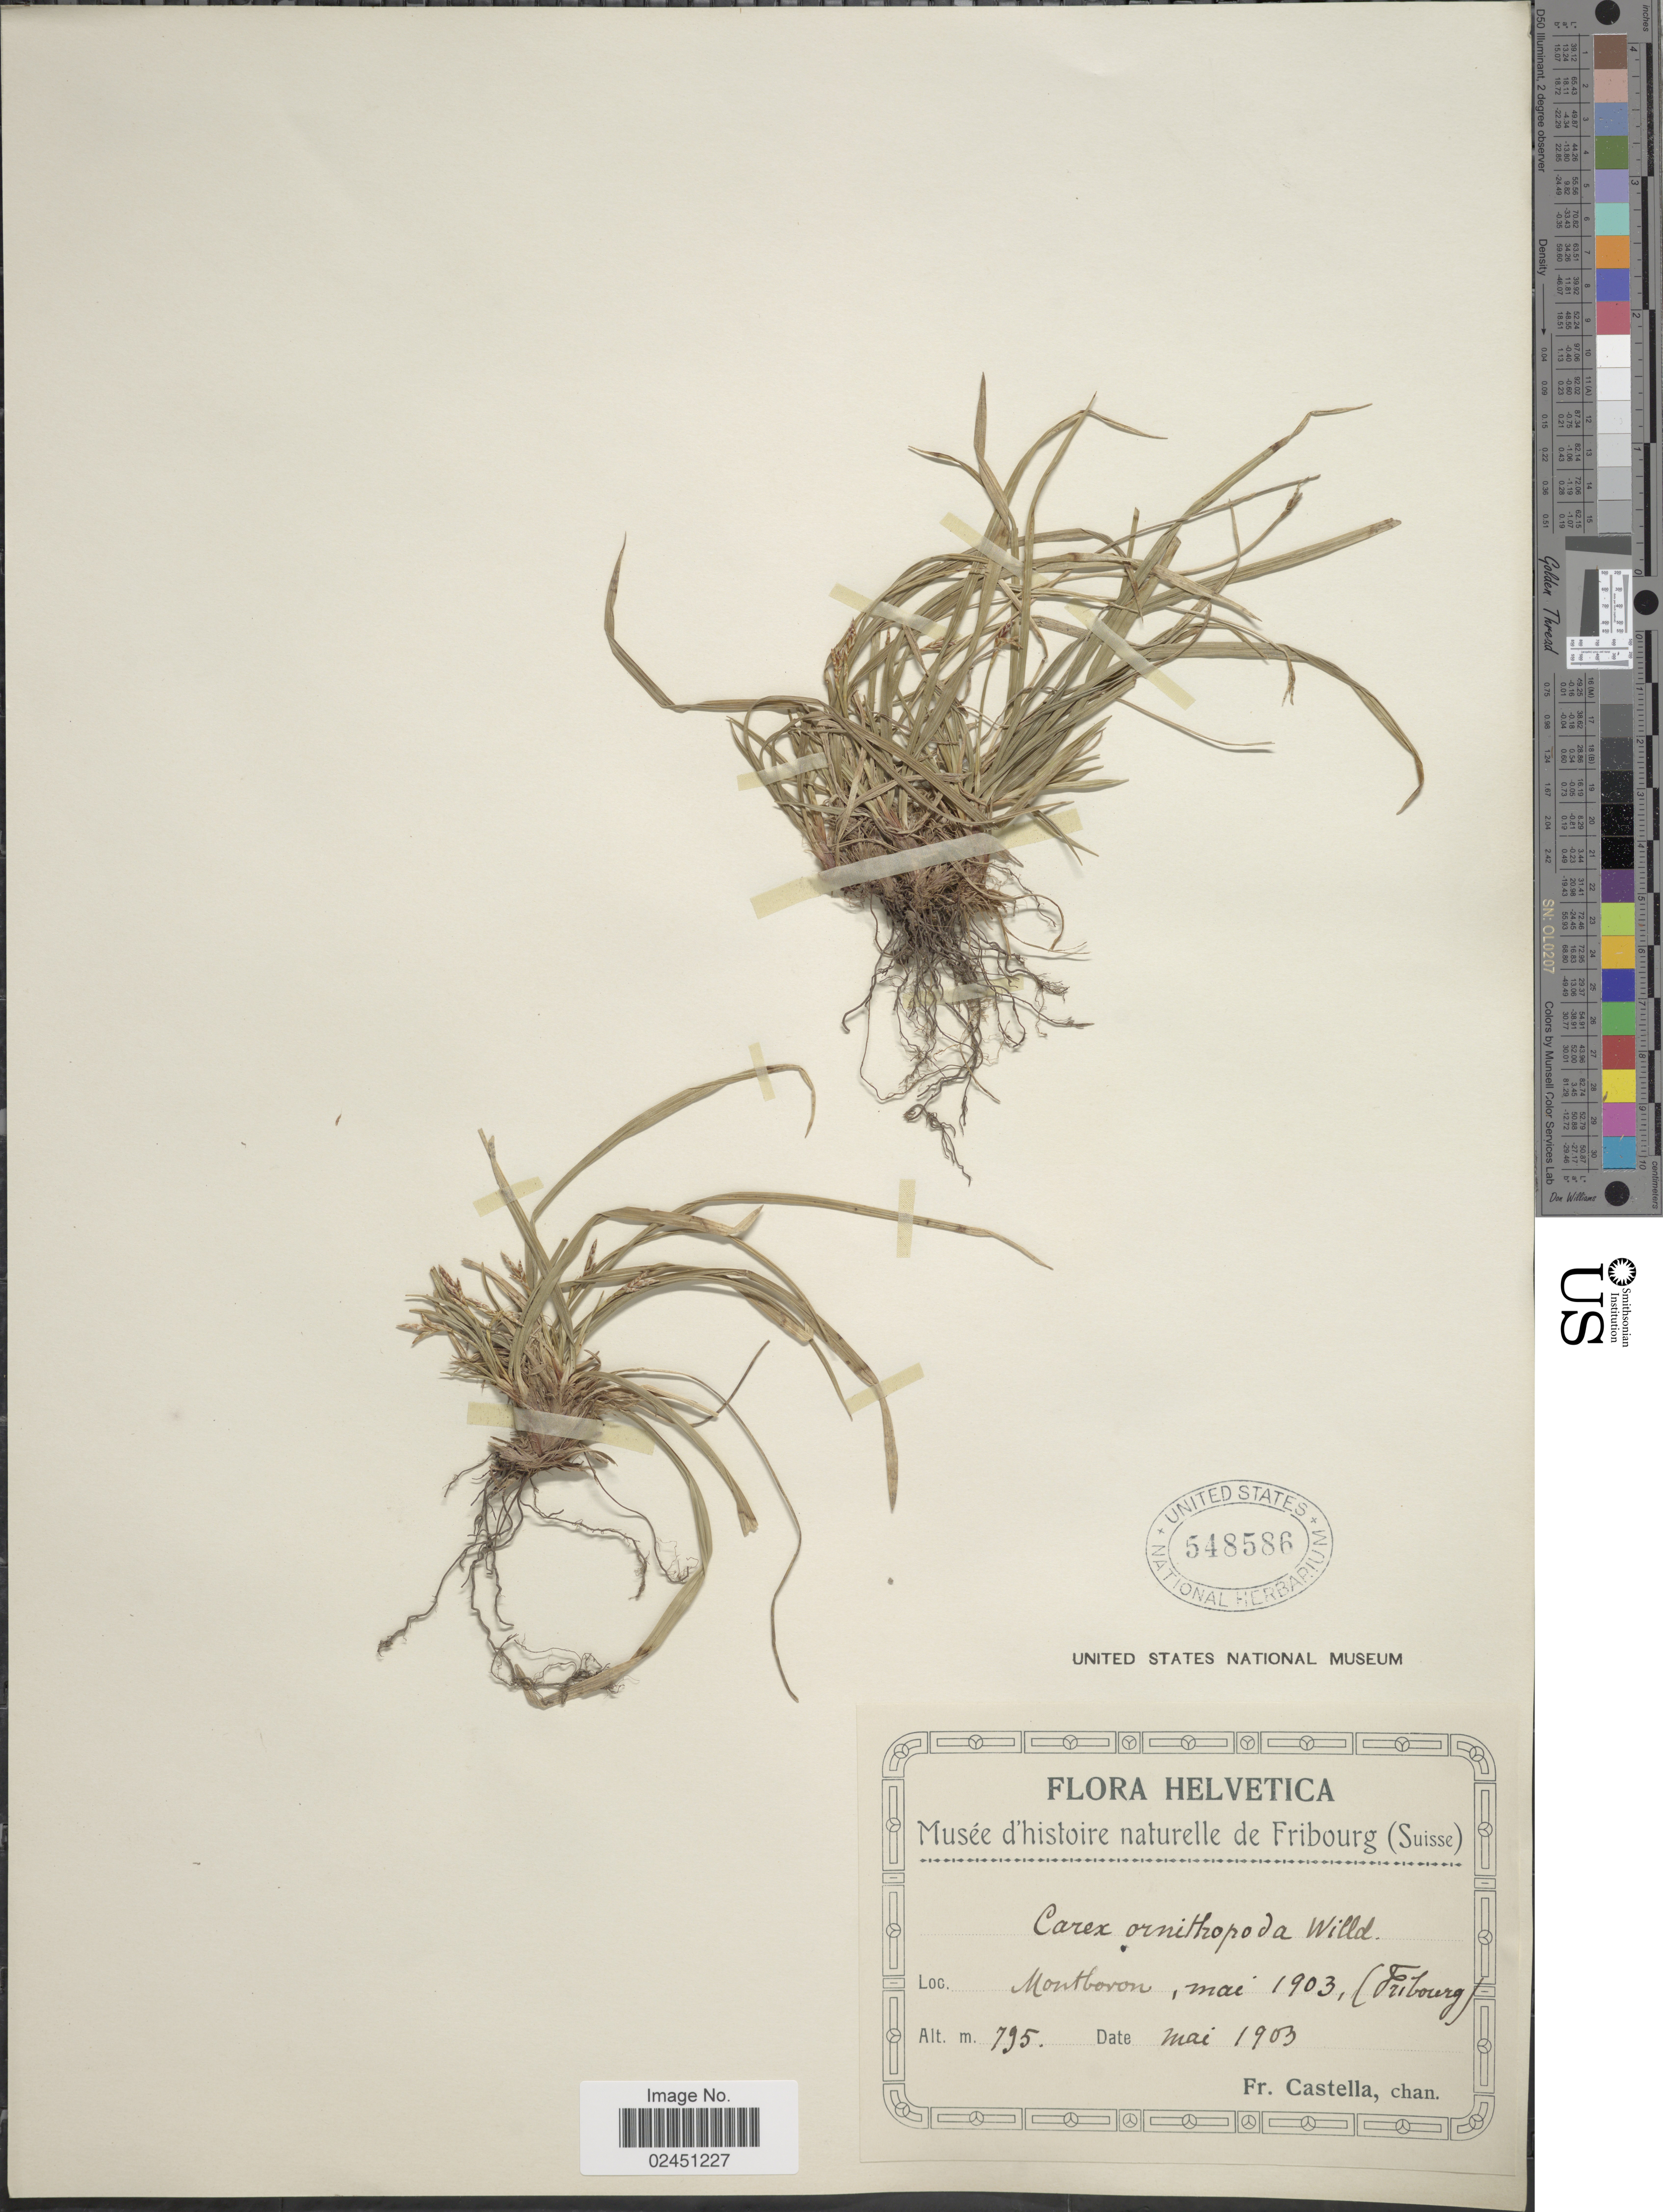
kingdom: Plantae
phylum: Tracheophyta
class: Liliopsida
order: Poales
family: Cyperaceae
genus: Carex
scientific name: Carex ornithopoda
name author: Willd.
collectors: Fr. Castella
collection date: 1903-05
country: Switzerland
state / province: Fribourg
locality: Montboron, Helvetica.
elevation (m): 795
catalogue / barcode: US 548586